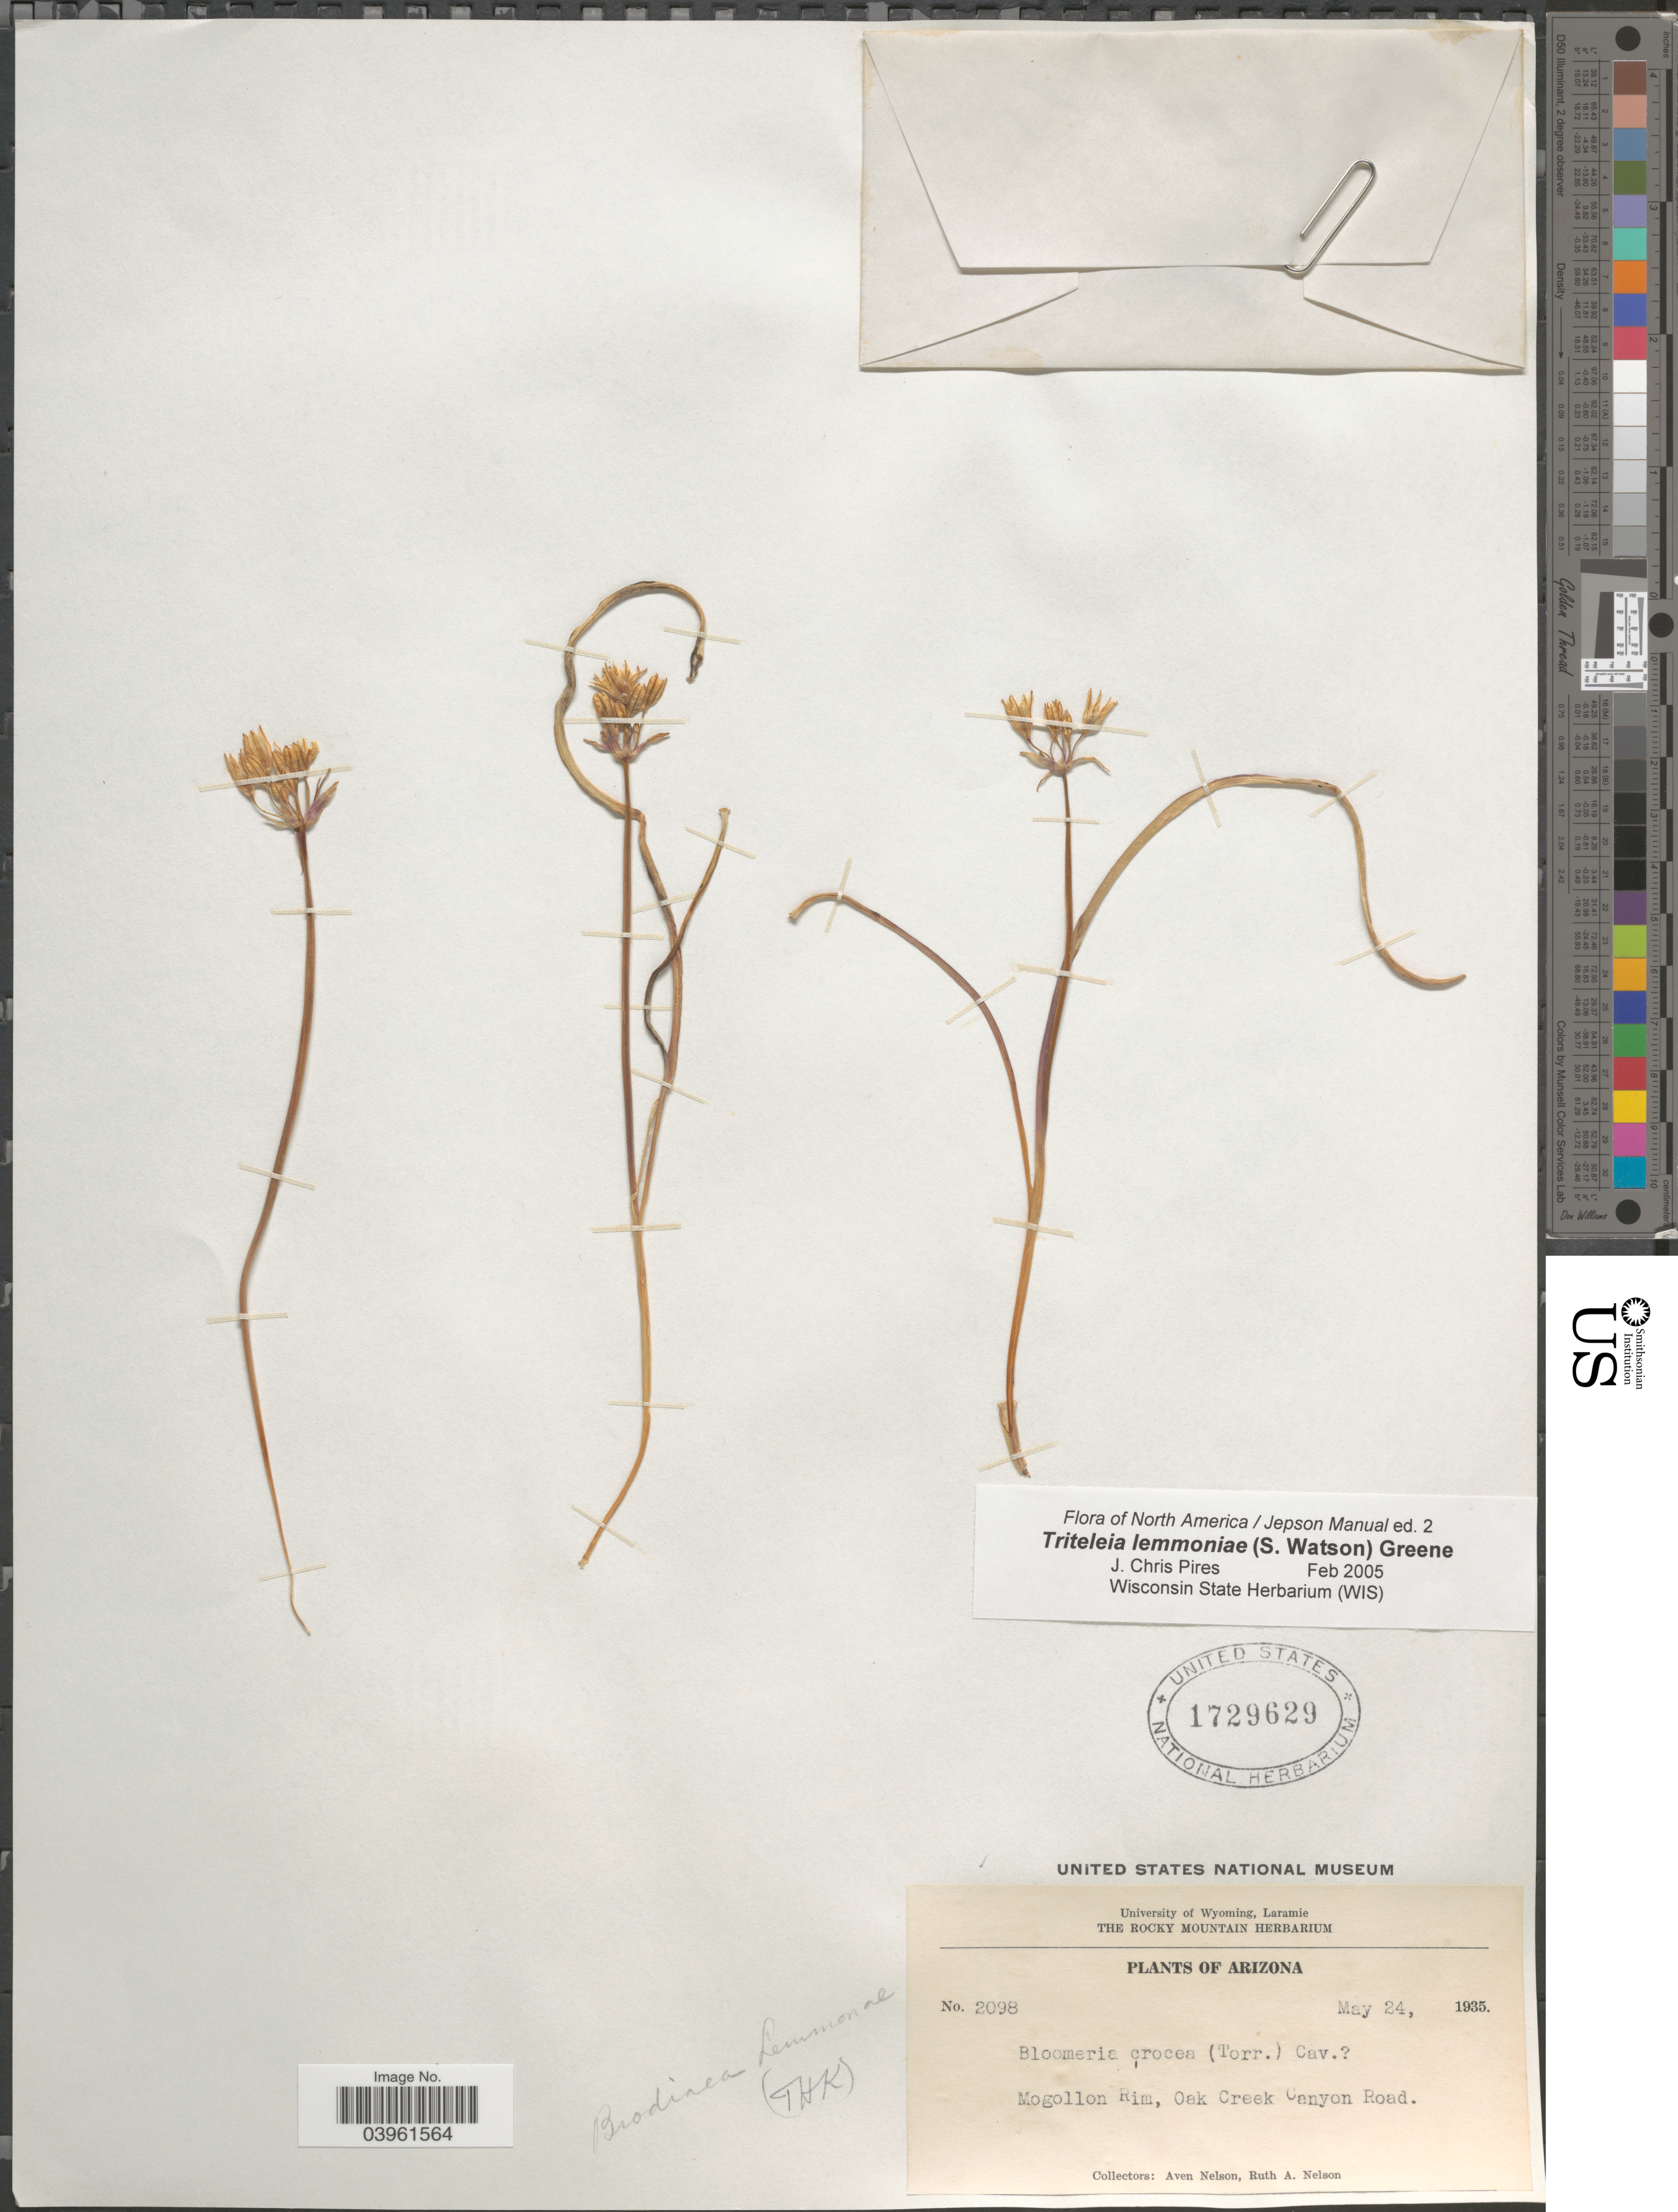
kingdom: Plantae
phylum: Tracheophyta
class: Liliopsida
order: Asparagales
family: Asparagaceae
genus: Triteleia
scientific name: Triteleia lemmoniae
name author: (S. Watson) Greene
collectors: A. Nelson & R. A. Nelson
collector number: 2098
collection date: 1935-05-24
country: United States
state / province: Arizona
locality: Mogollon Rim, Oak Creek Canyon Road.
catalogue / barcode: US 1729629